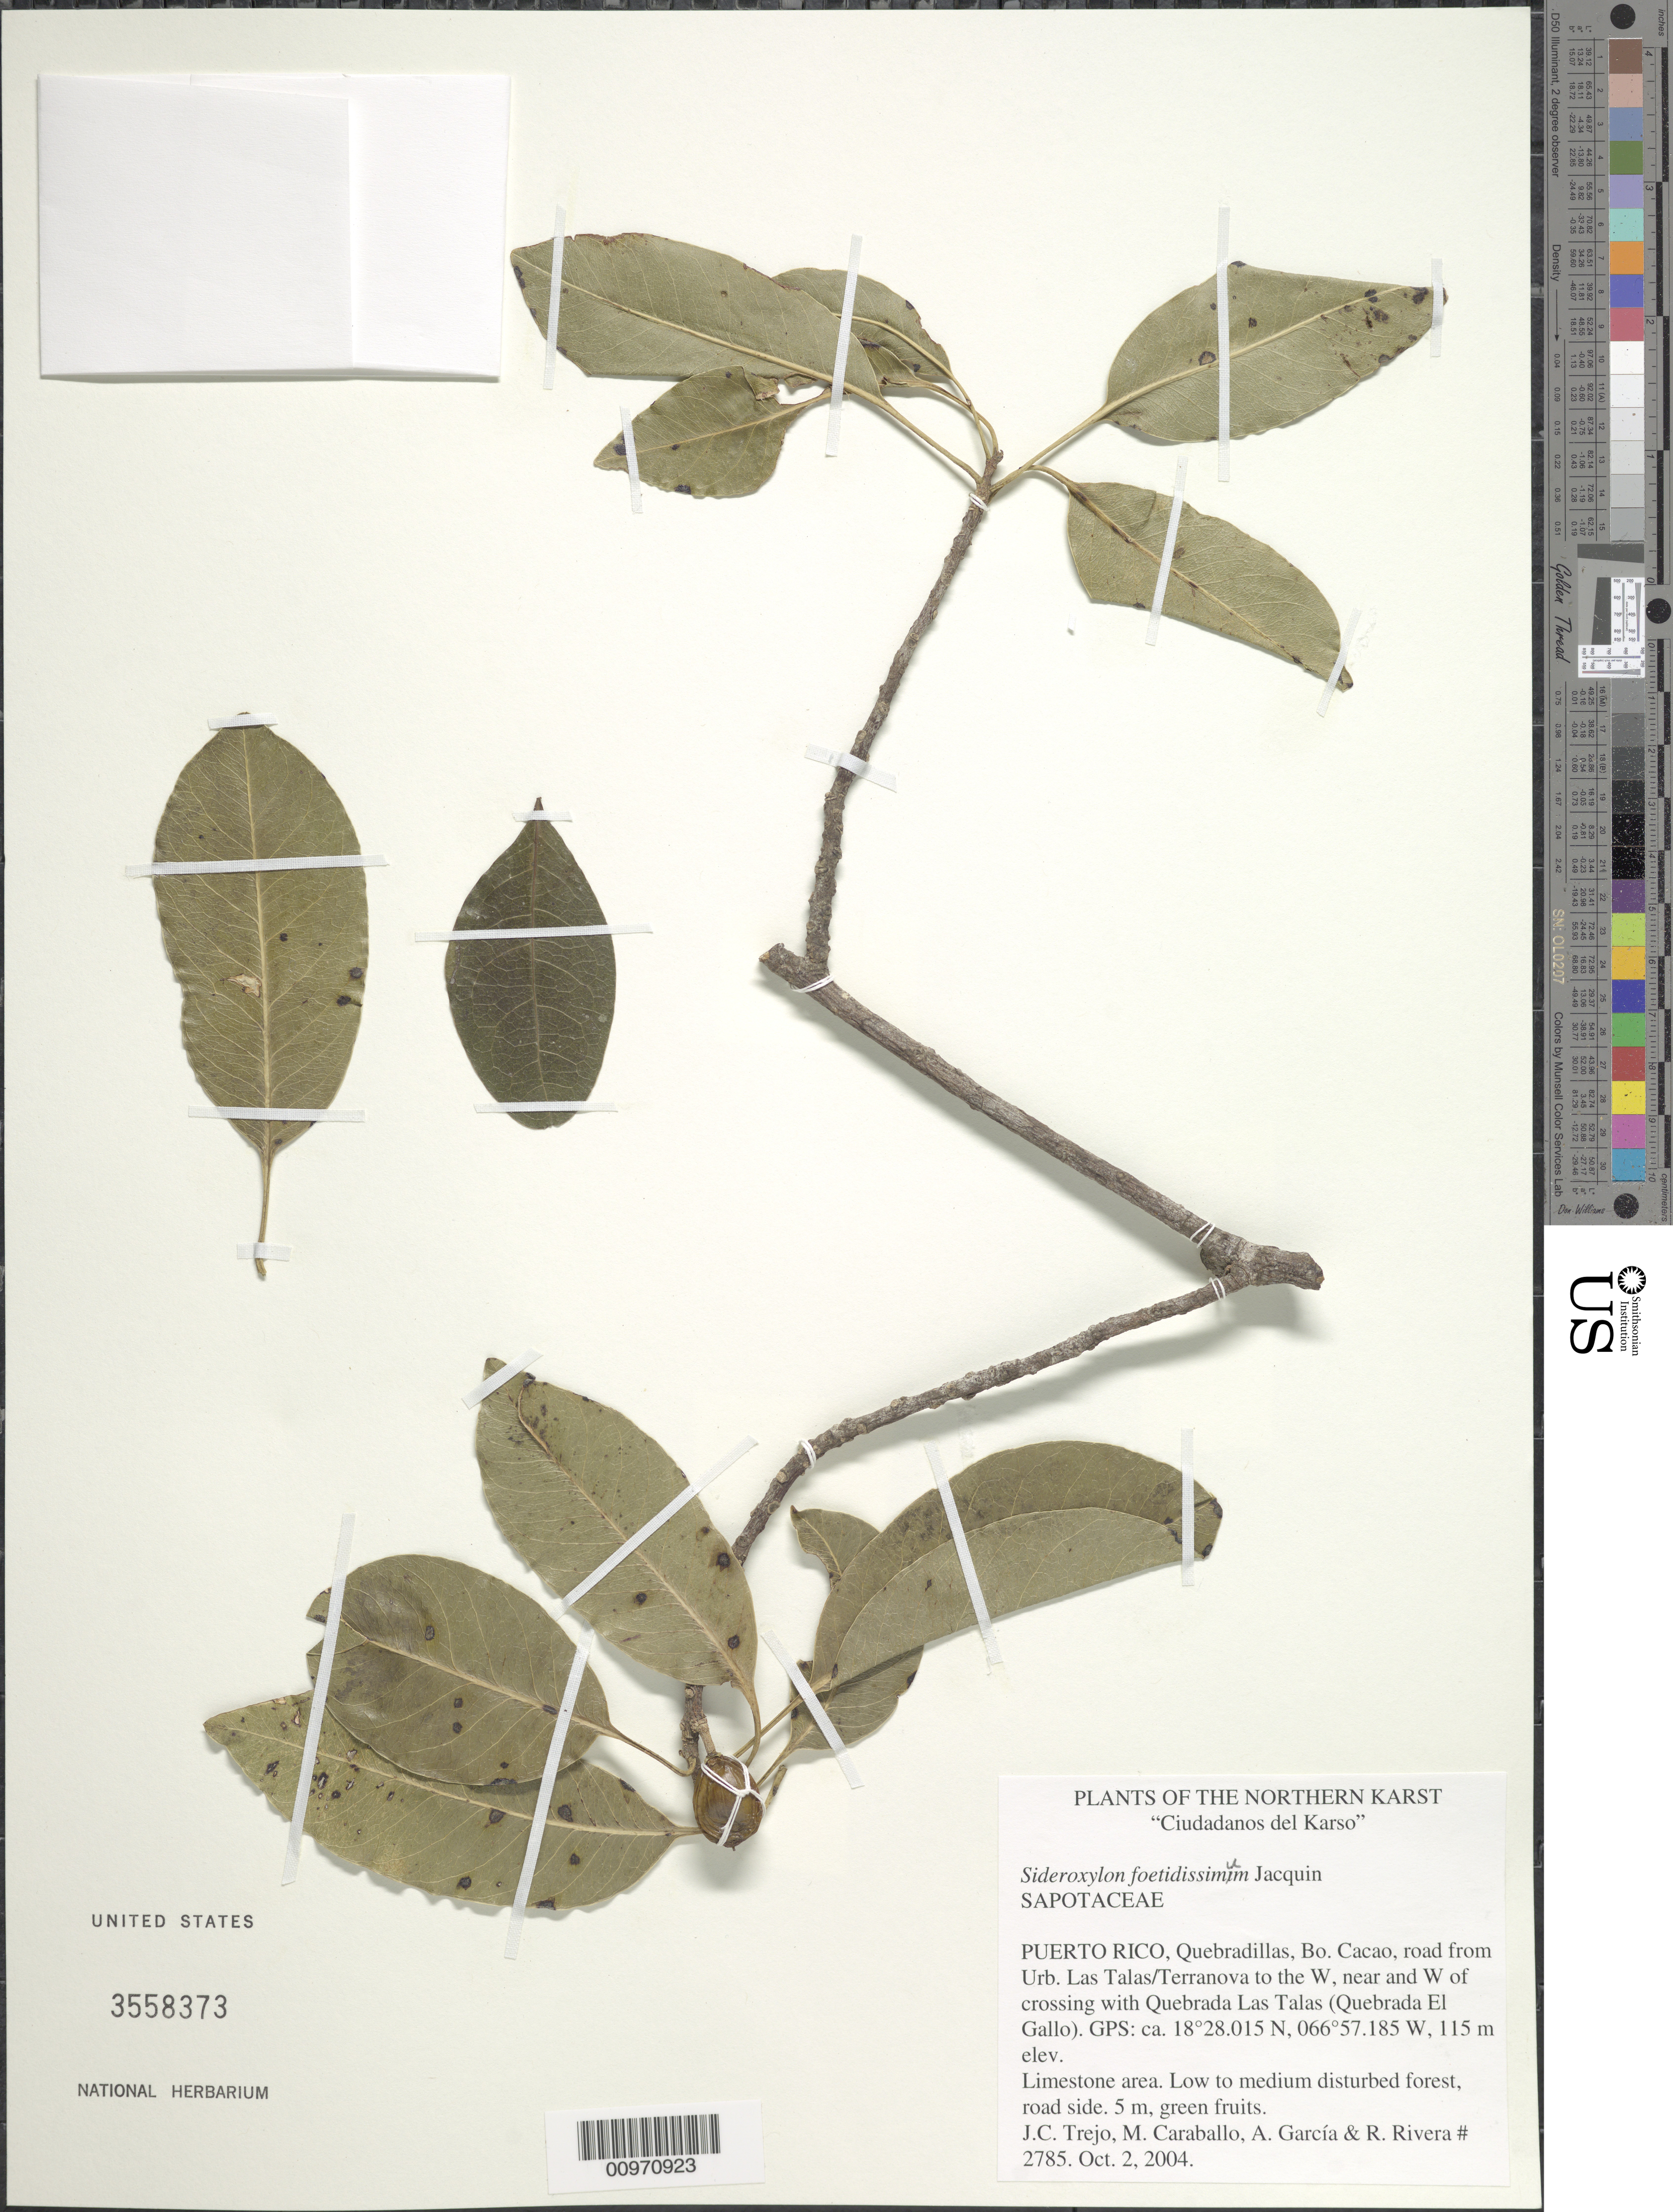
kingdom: Plantae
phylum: Tracheophyta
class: Magnoliopsida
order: Ericales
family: Sapotaceae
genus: Sideroxylon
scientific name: Sideroxylon foetidissimum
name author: Jacq.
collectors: J. C. Trejo-Torres, M. Caraballo-Ortiz, A. García & R. Rivera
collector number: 2785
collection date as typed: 02 Oct 2004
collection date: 2004-10-02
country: Puerto Rico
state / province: Quebradillas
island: Puerto Rico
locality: Quebradillas, Bo. Cacao, road from Urb. Las Talas/Terranova to the W, near and W of crossing with Quebrada Las Talas (Quebrada El Gallo)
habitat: Limestone area. Low to medium disturbed forest, road side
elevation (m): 115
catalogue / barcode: US 3558373